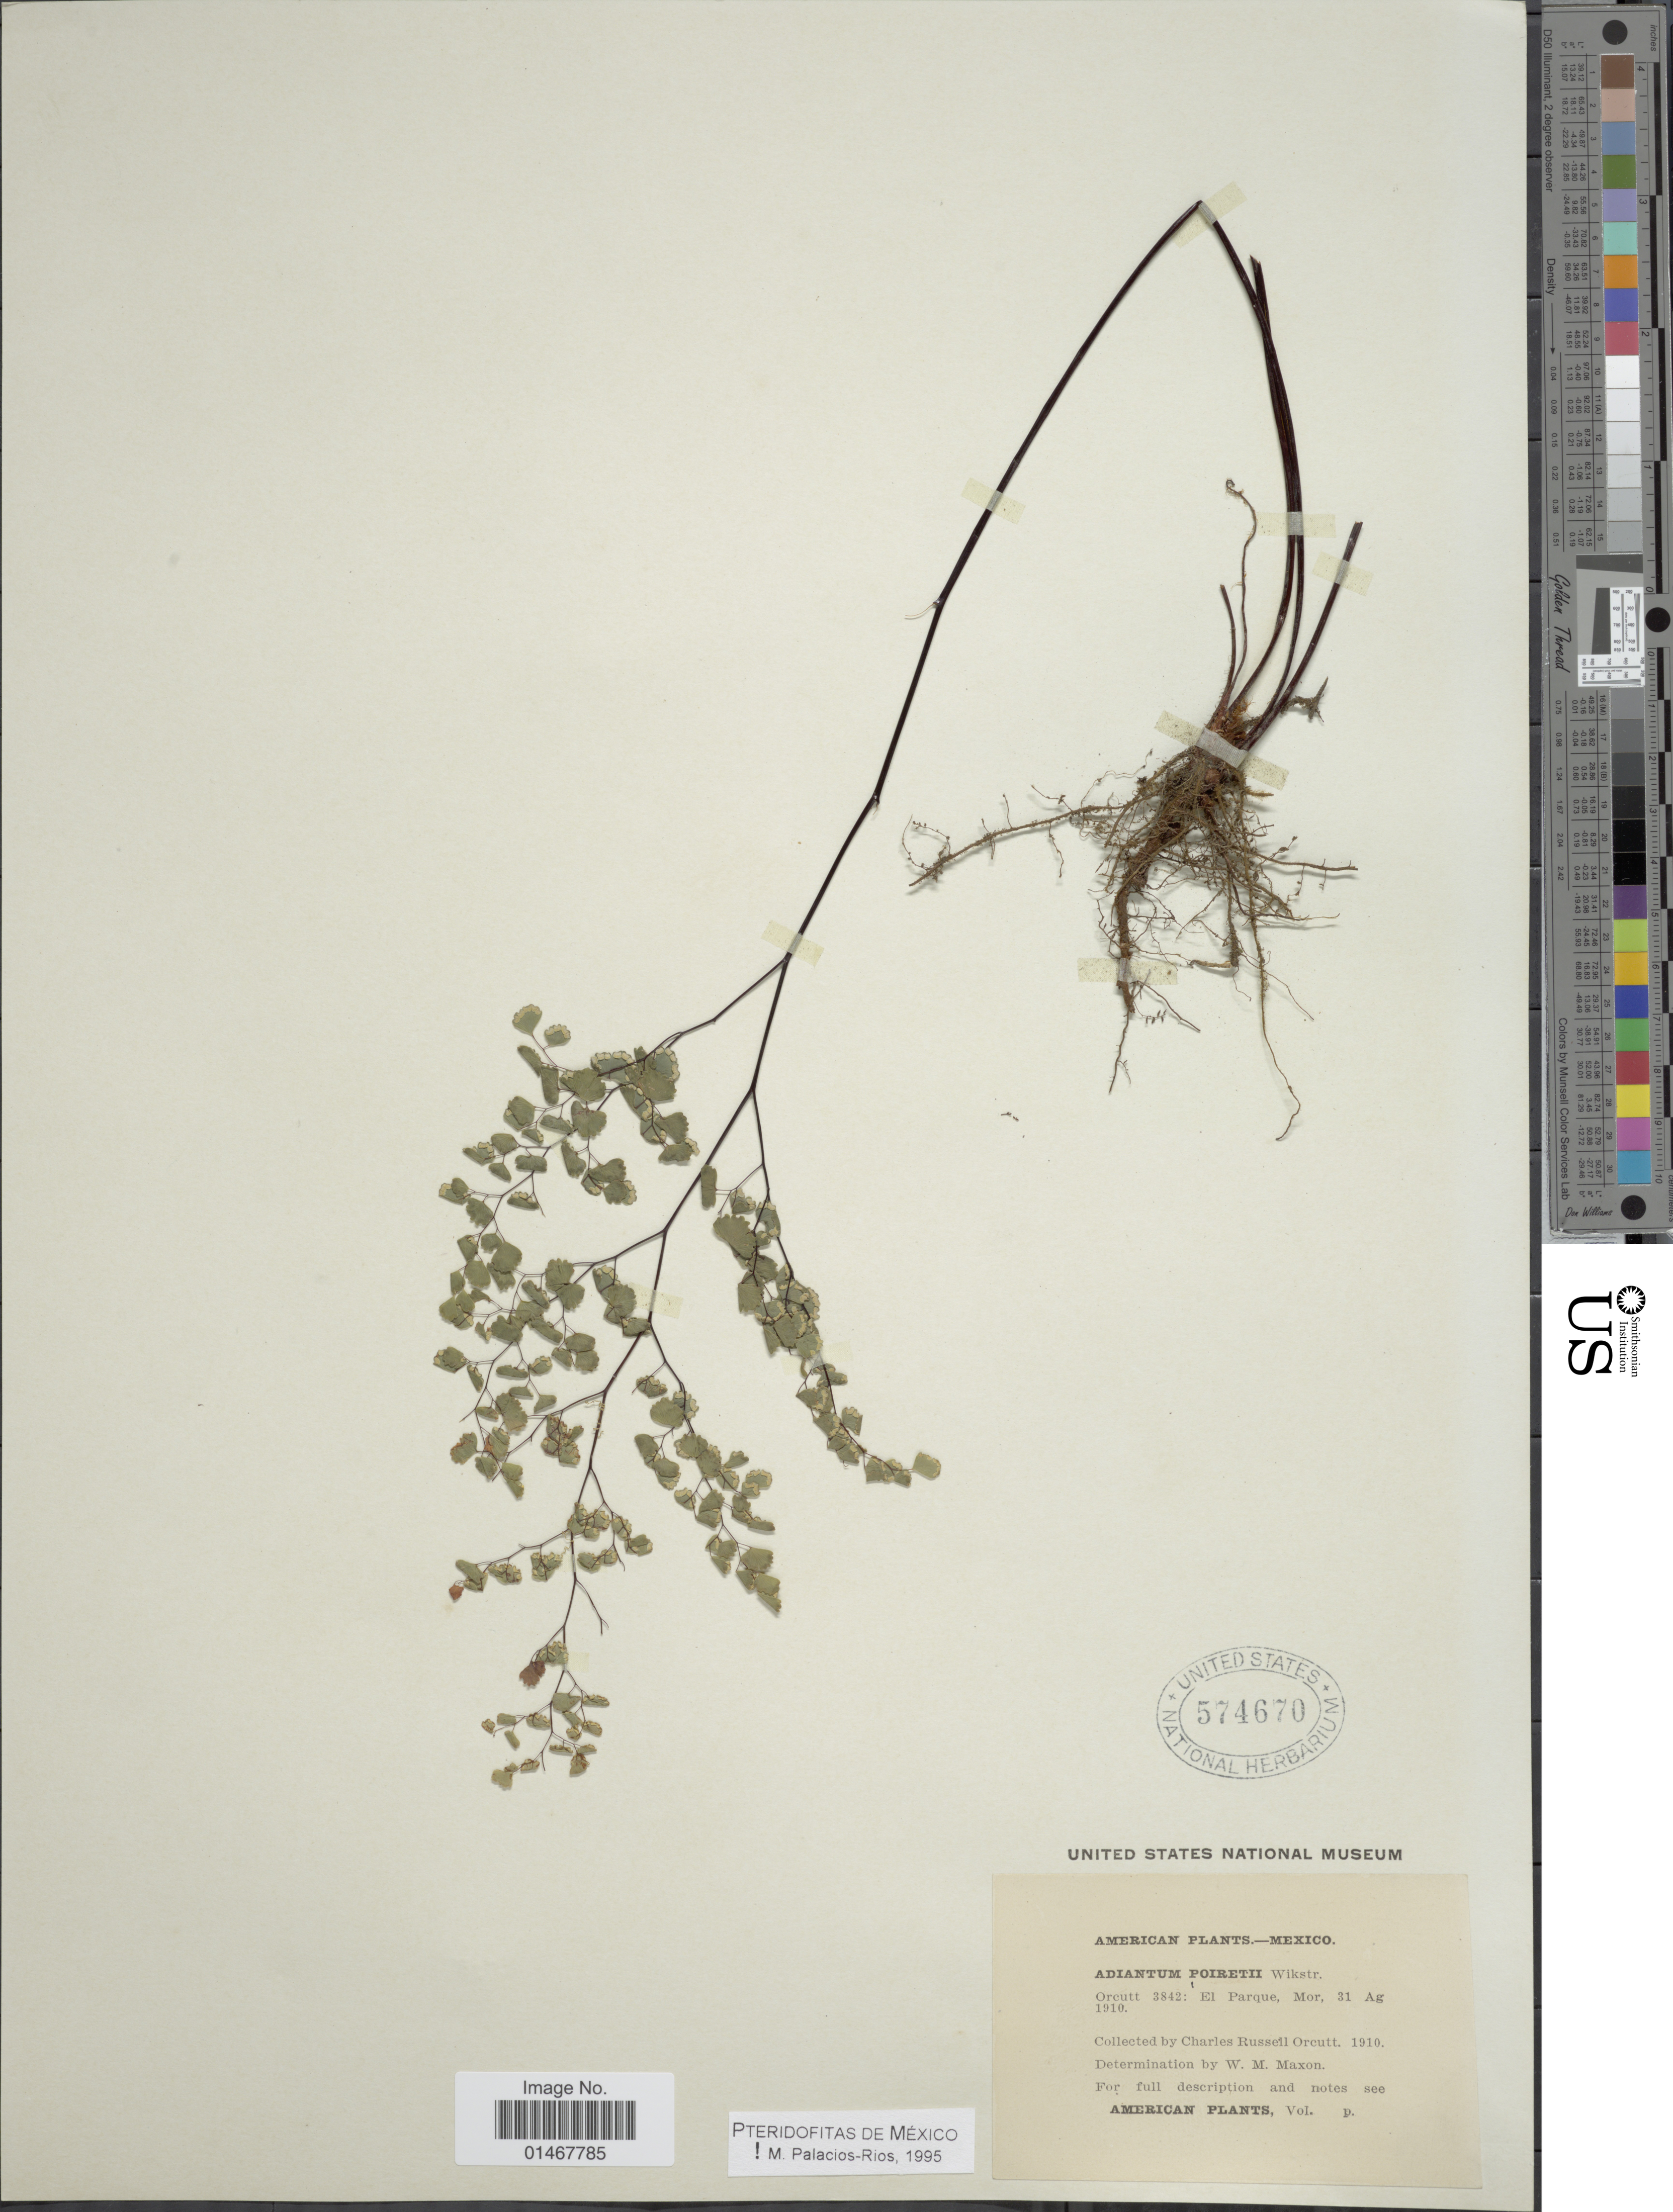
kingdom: Plantae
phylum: Tracheophyta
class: Polypodiopsida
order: Polypodiales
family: Pteridaceae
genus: Adiantum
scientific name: Adiantum poiretii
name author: Wikstr.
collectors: C. R. Orcutt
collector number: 3842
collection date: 1910-08-31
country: Mexico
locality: El Parque, Mor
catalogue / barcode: US 574670